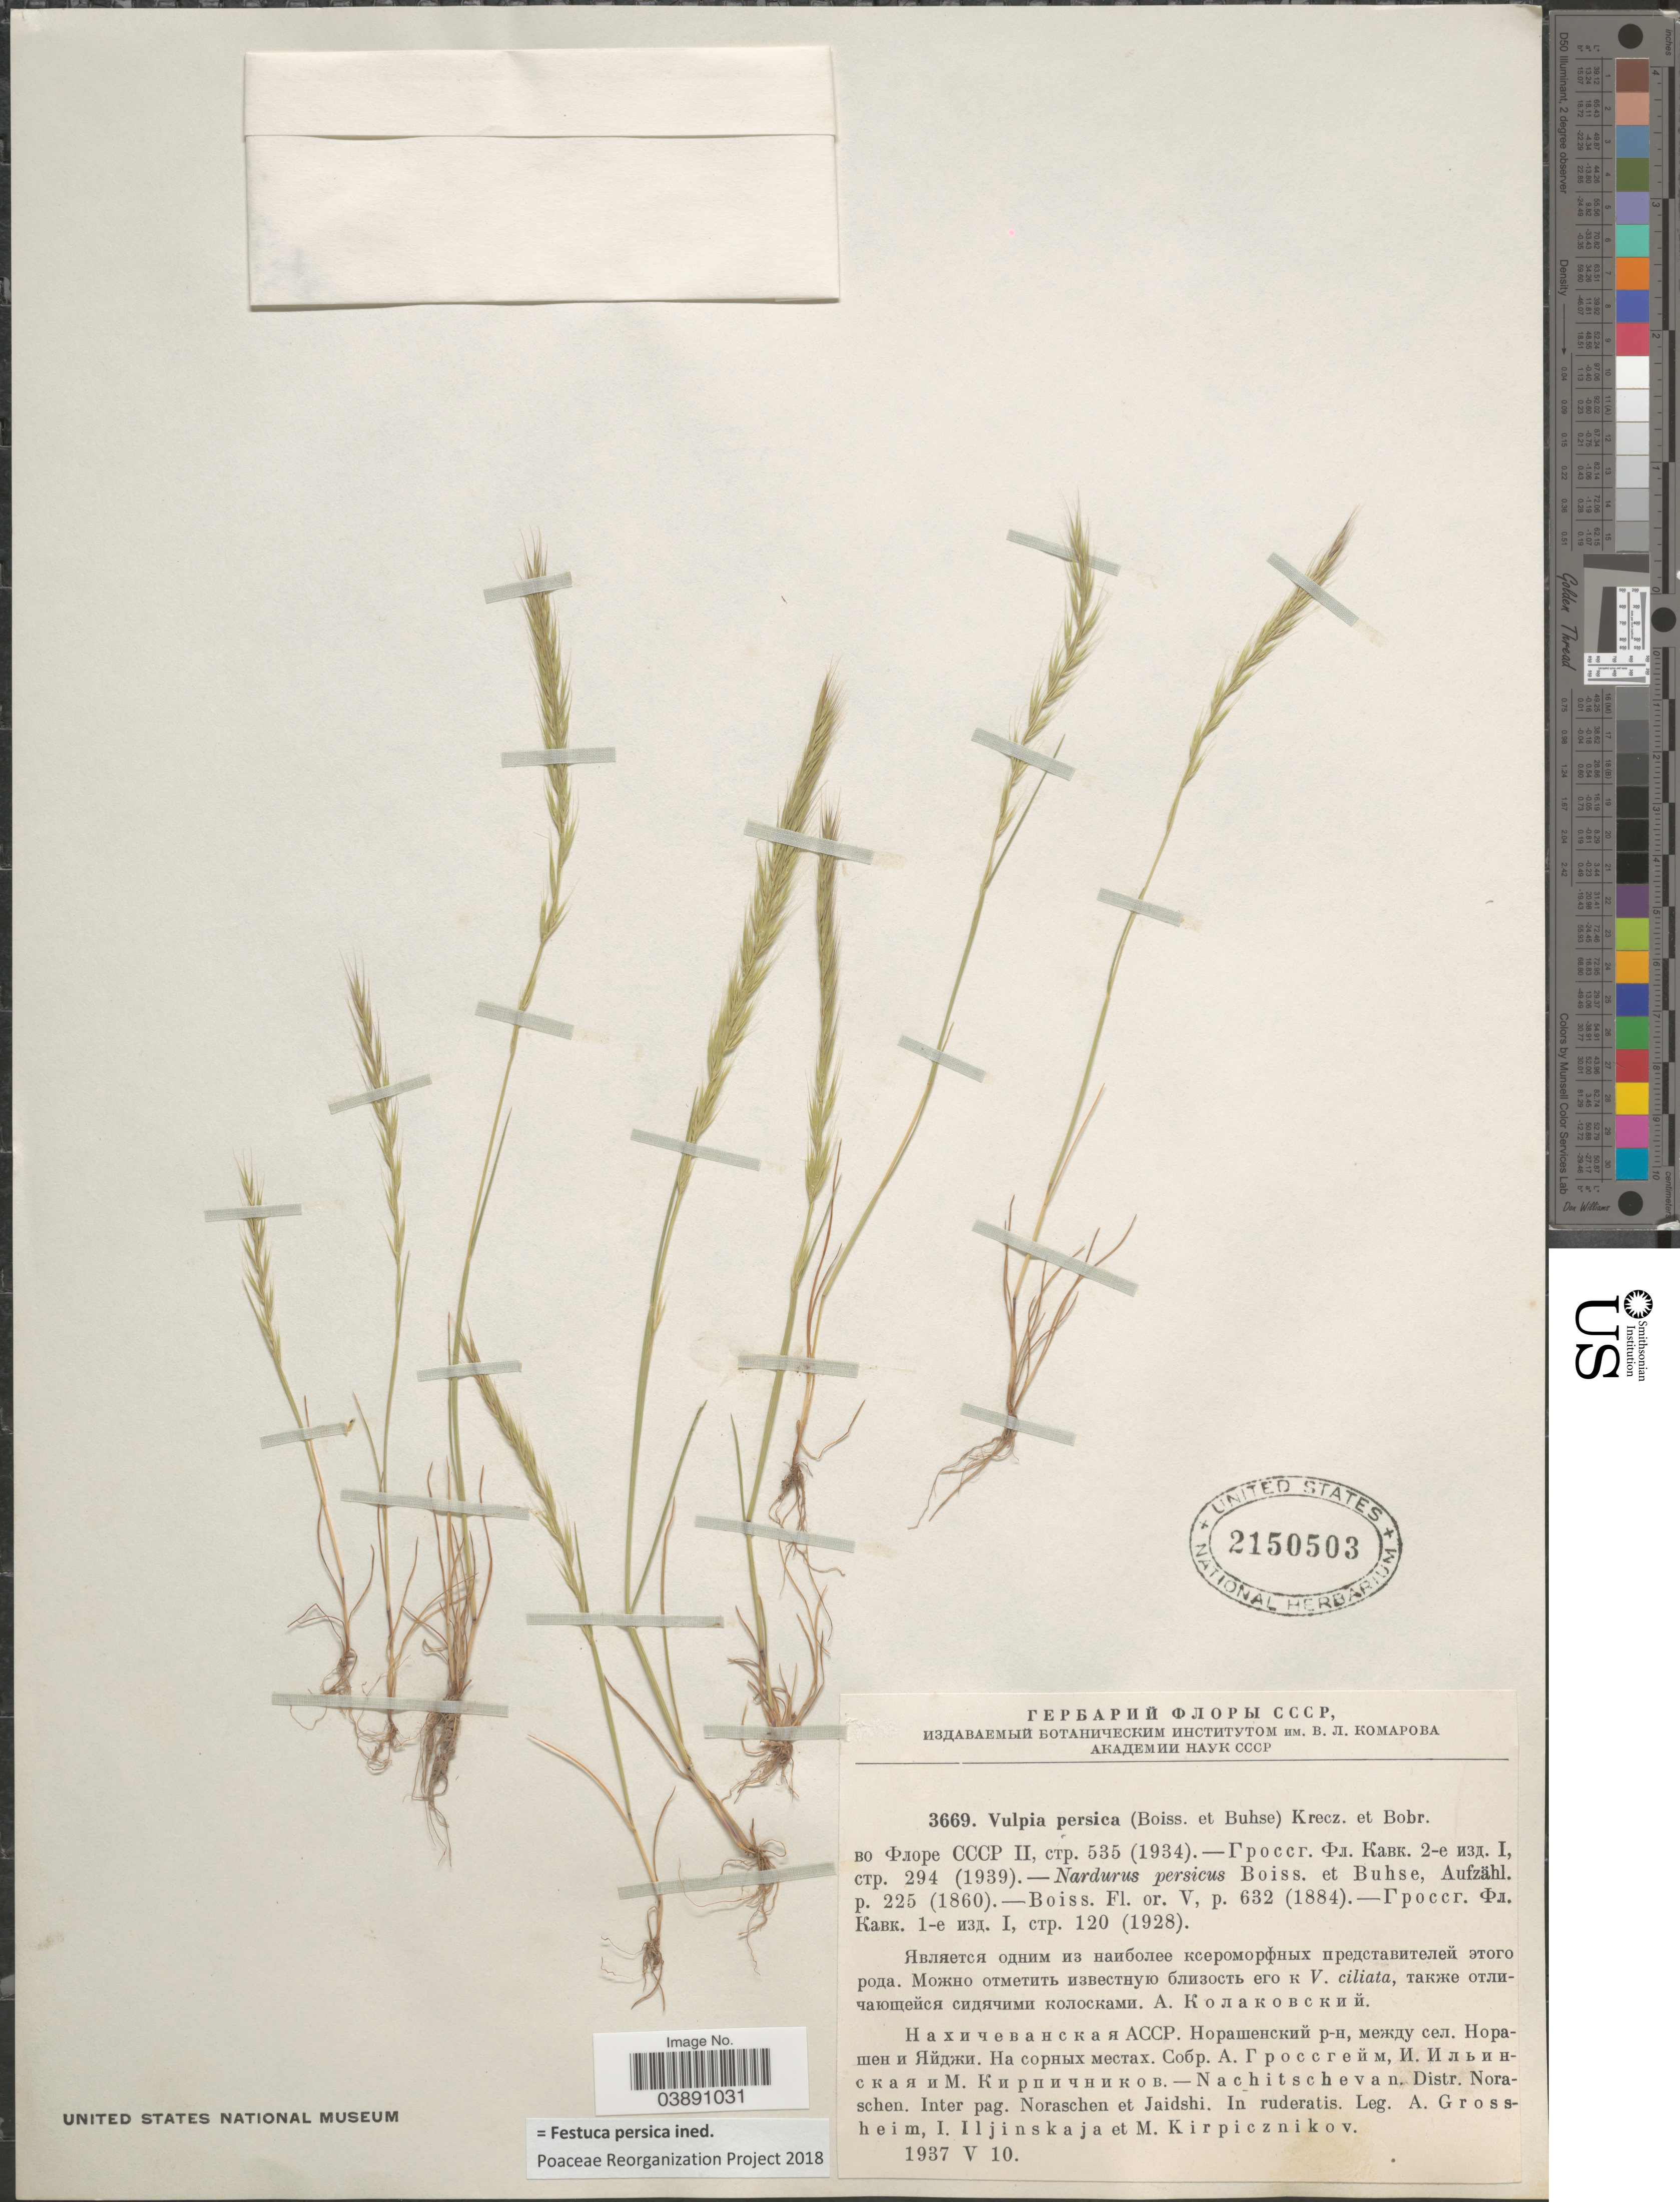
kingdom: Plantae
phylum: Tracheophyta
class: Liliopsida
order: Poales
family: Poaceae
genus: Festuca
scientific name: Festuca persica ined.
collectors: A. Grossheim, I. Iljinskaja & M. Kirpicznikov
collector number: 3669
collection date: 1937-05-10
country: Azerbaijan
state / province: Nakhchivan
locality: Nachitschevan. Distr. Noraschen. Inter pag. Noraschen et Jaidshi. In ruderatis.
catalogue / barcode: US 2150503